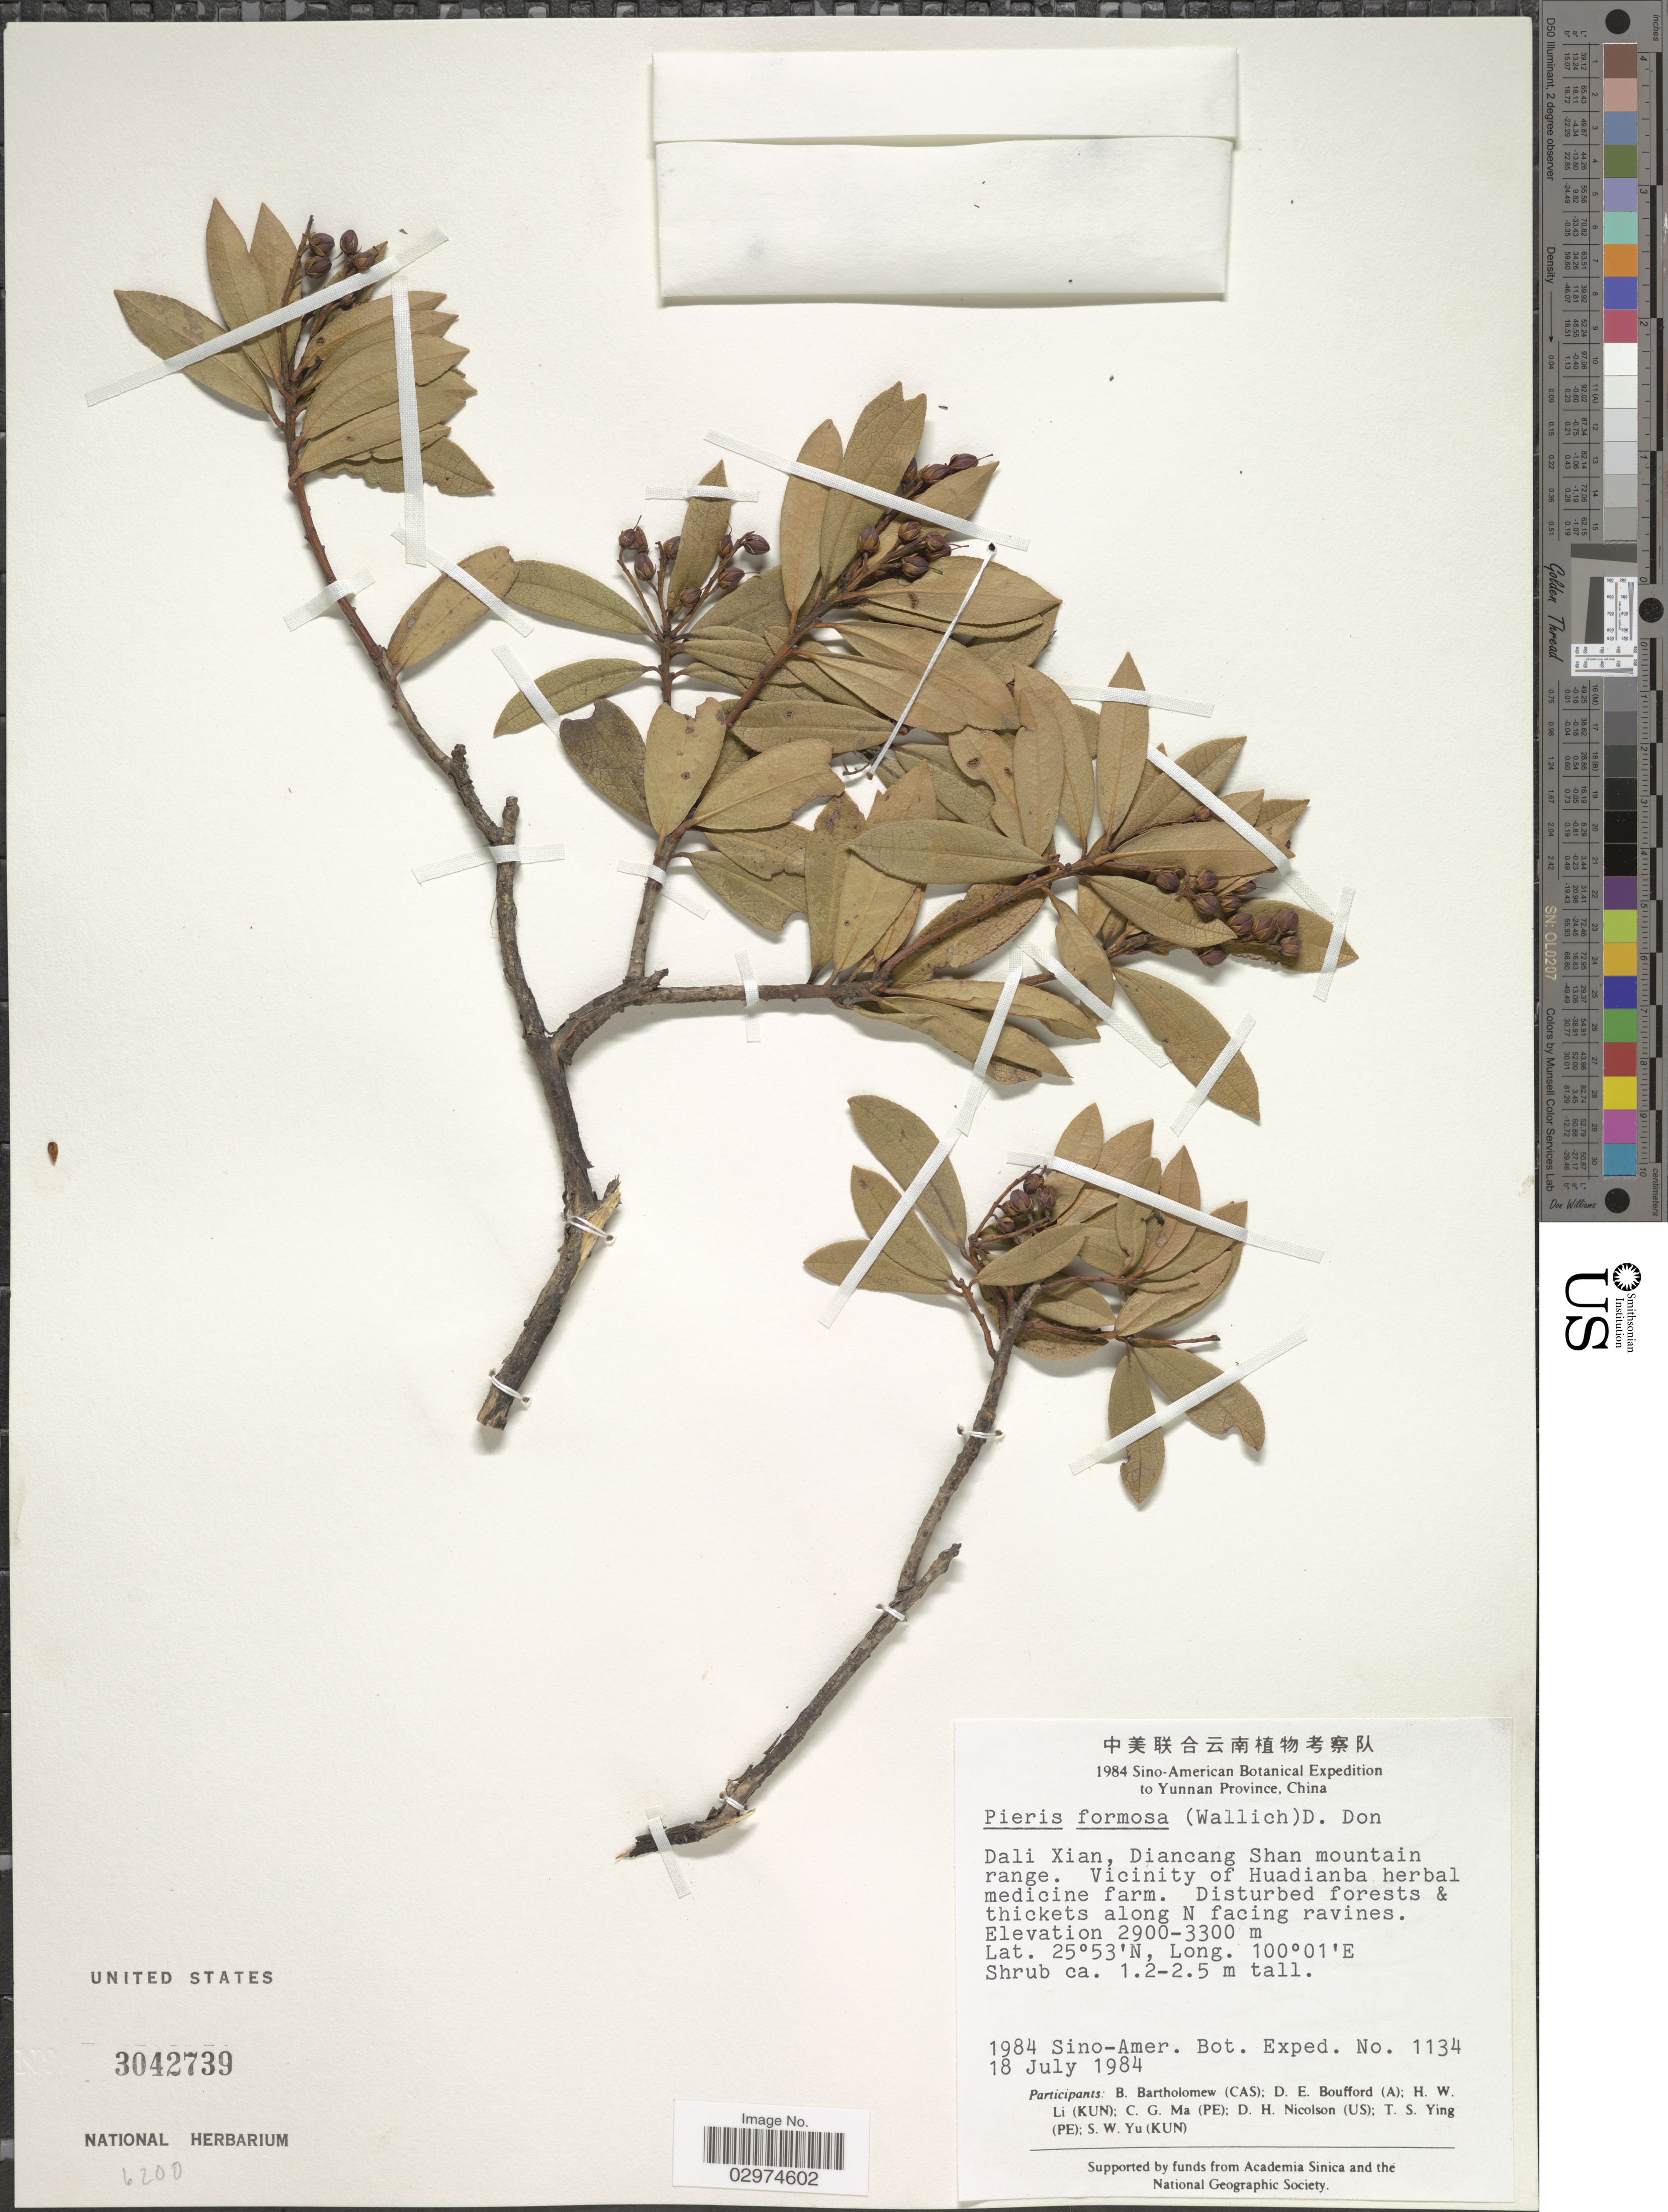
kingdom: Plantae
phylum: Tracheophyta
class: Magnoliopsida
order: Ericales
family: Ericaceae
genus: Pieris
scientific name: Pieris formosa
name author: (Wall.) D. Don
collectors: Sino-Amer. Bot. Exped. 1984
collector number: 1134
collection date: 1984-07-18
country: China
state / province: Yunnan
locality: Dali Xian, Diancang Shan mountain range. Vicinity of Huadianba herbal medicine farm. Disturbed forests & thickets along N facing ravines.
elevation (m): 2900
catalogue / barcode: US 3042739